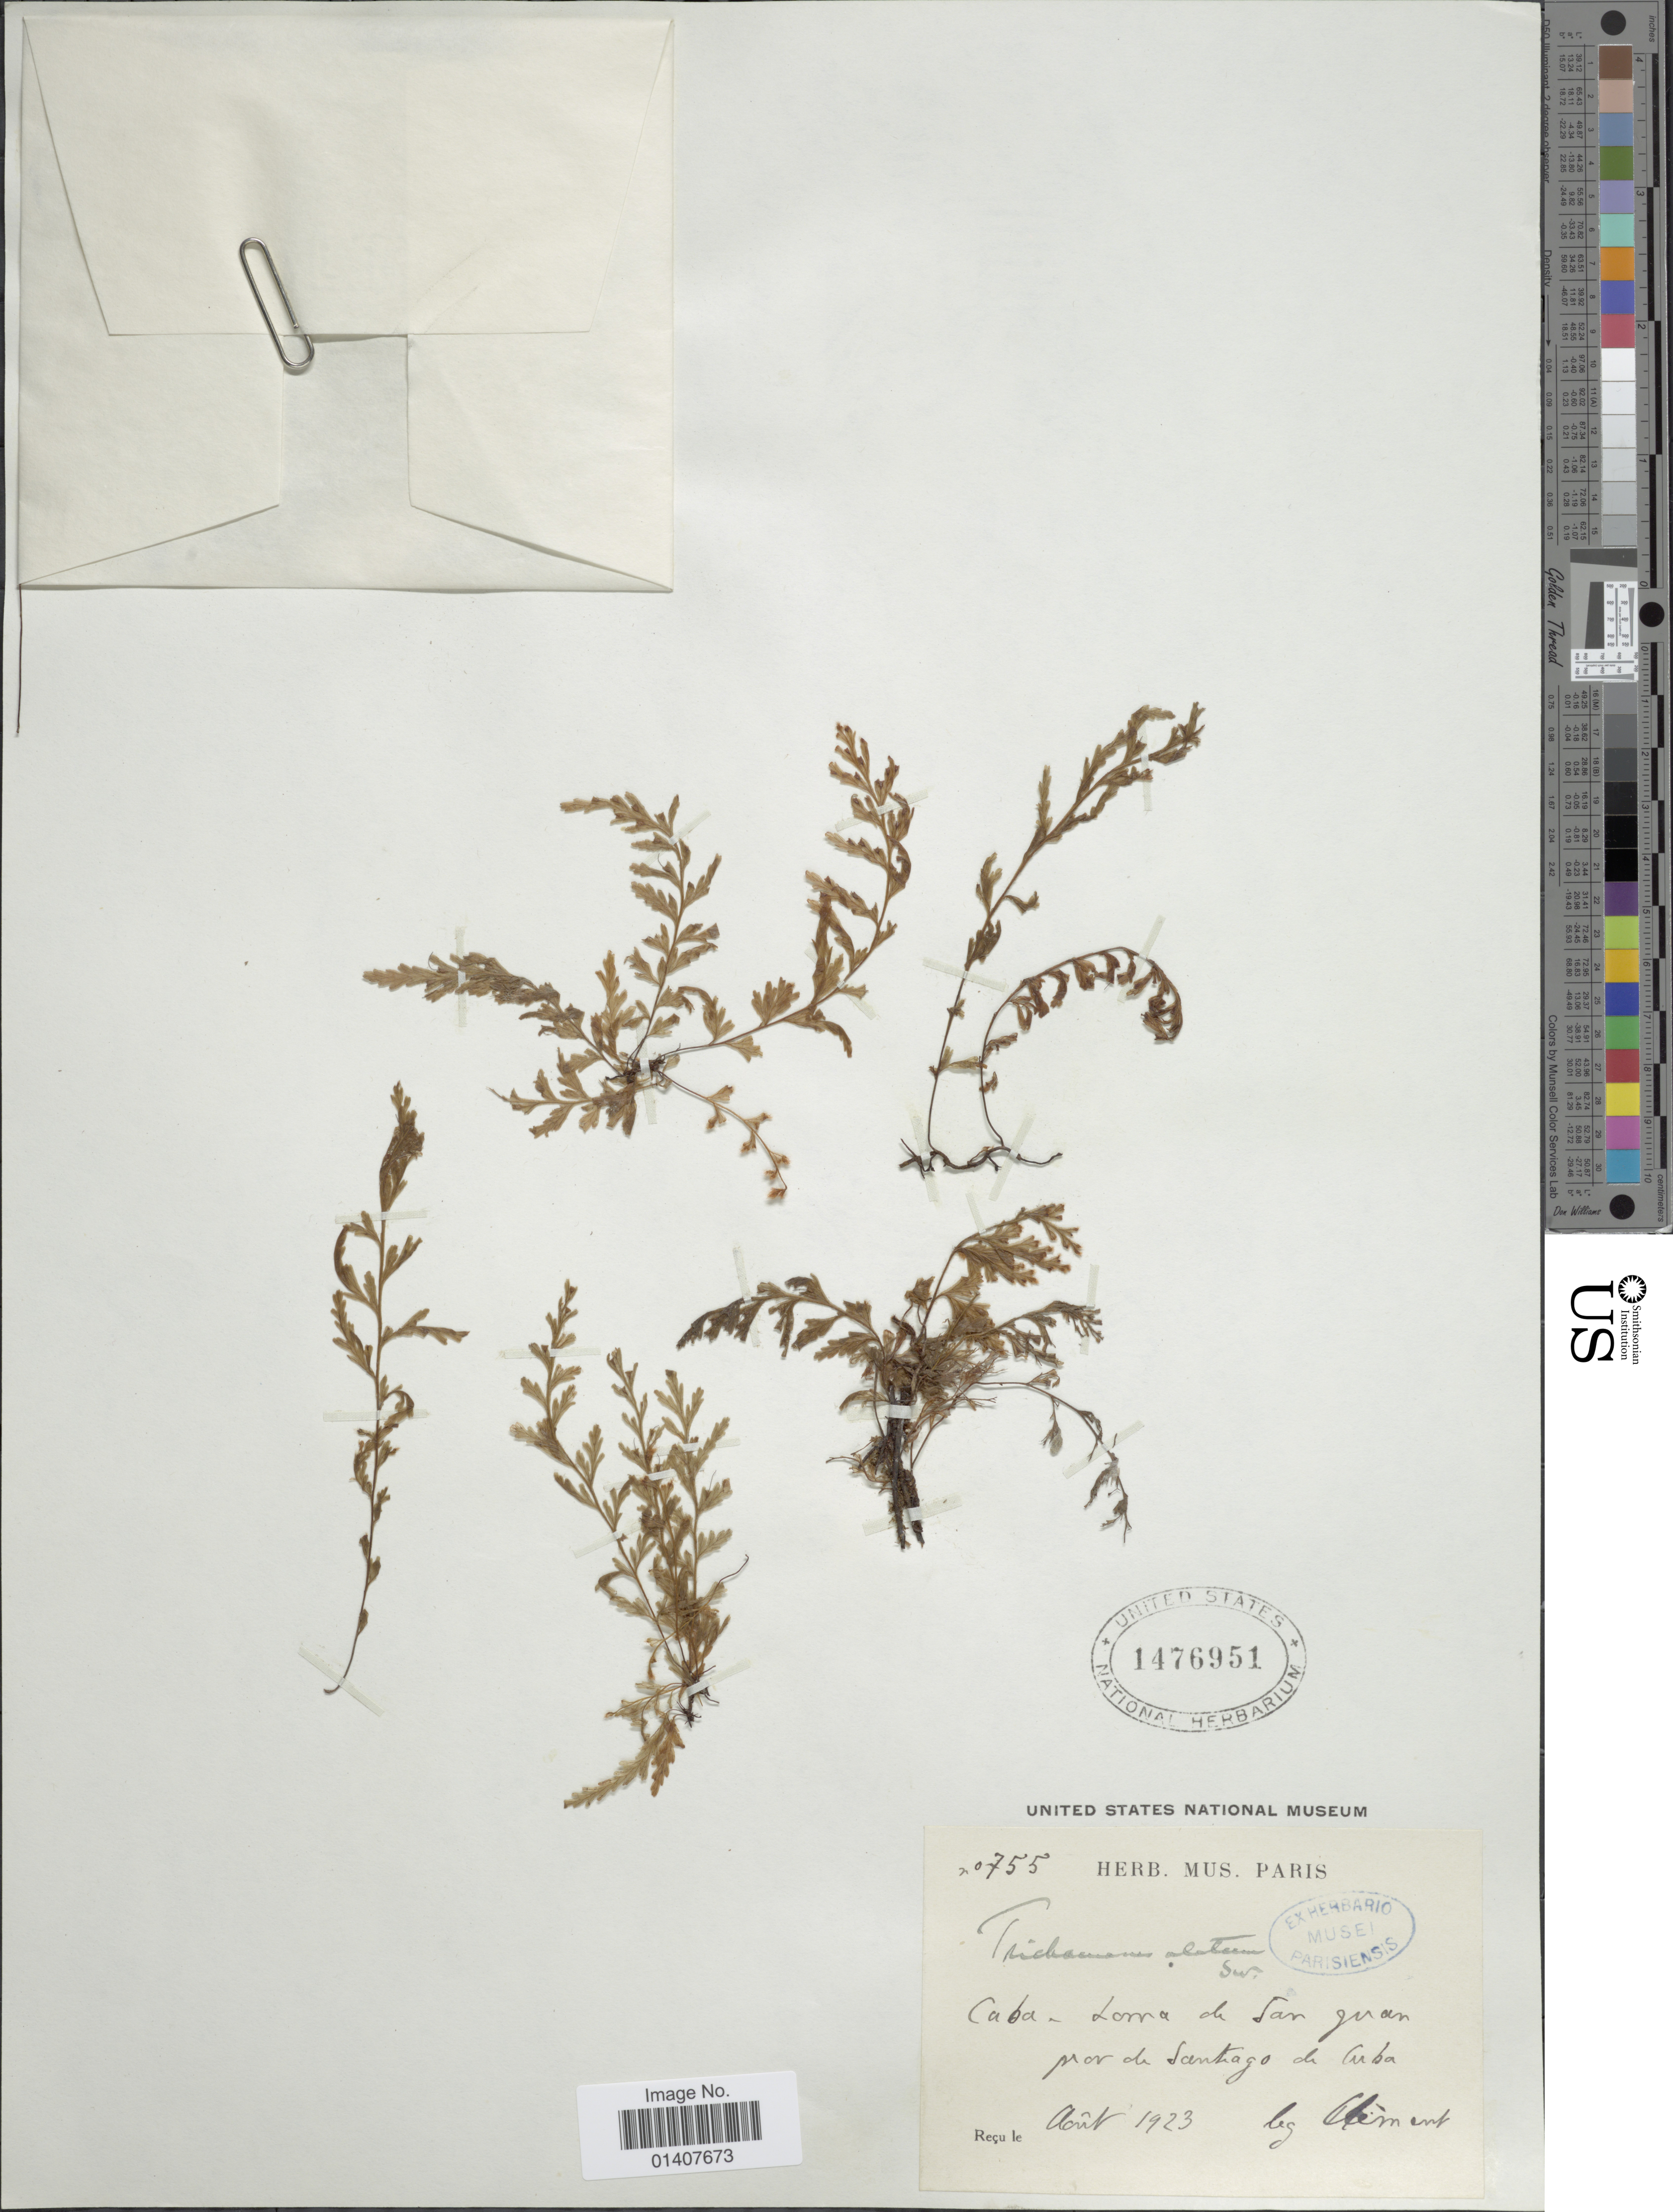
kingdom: Plantae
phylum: Tracheophyta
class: Polypodiopsida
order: Hymenophyllales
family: Hymenophyllaceae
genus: Trichomanes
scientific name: Trichomanes alatum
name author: Sw.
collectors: -. Clement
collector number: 755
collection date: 1923-08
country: Cuba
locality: Loma de San Juan prov de Santiago de Cuba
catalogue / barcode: US 1476951